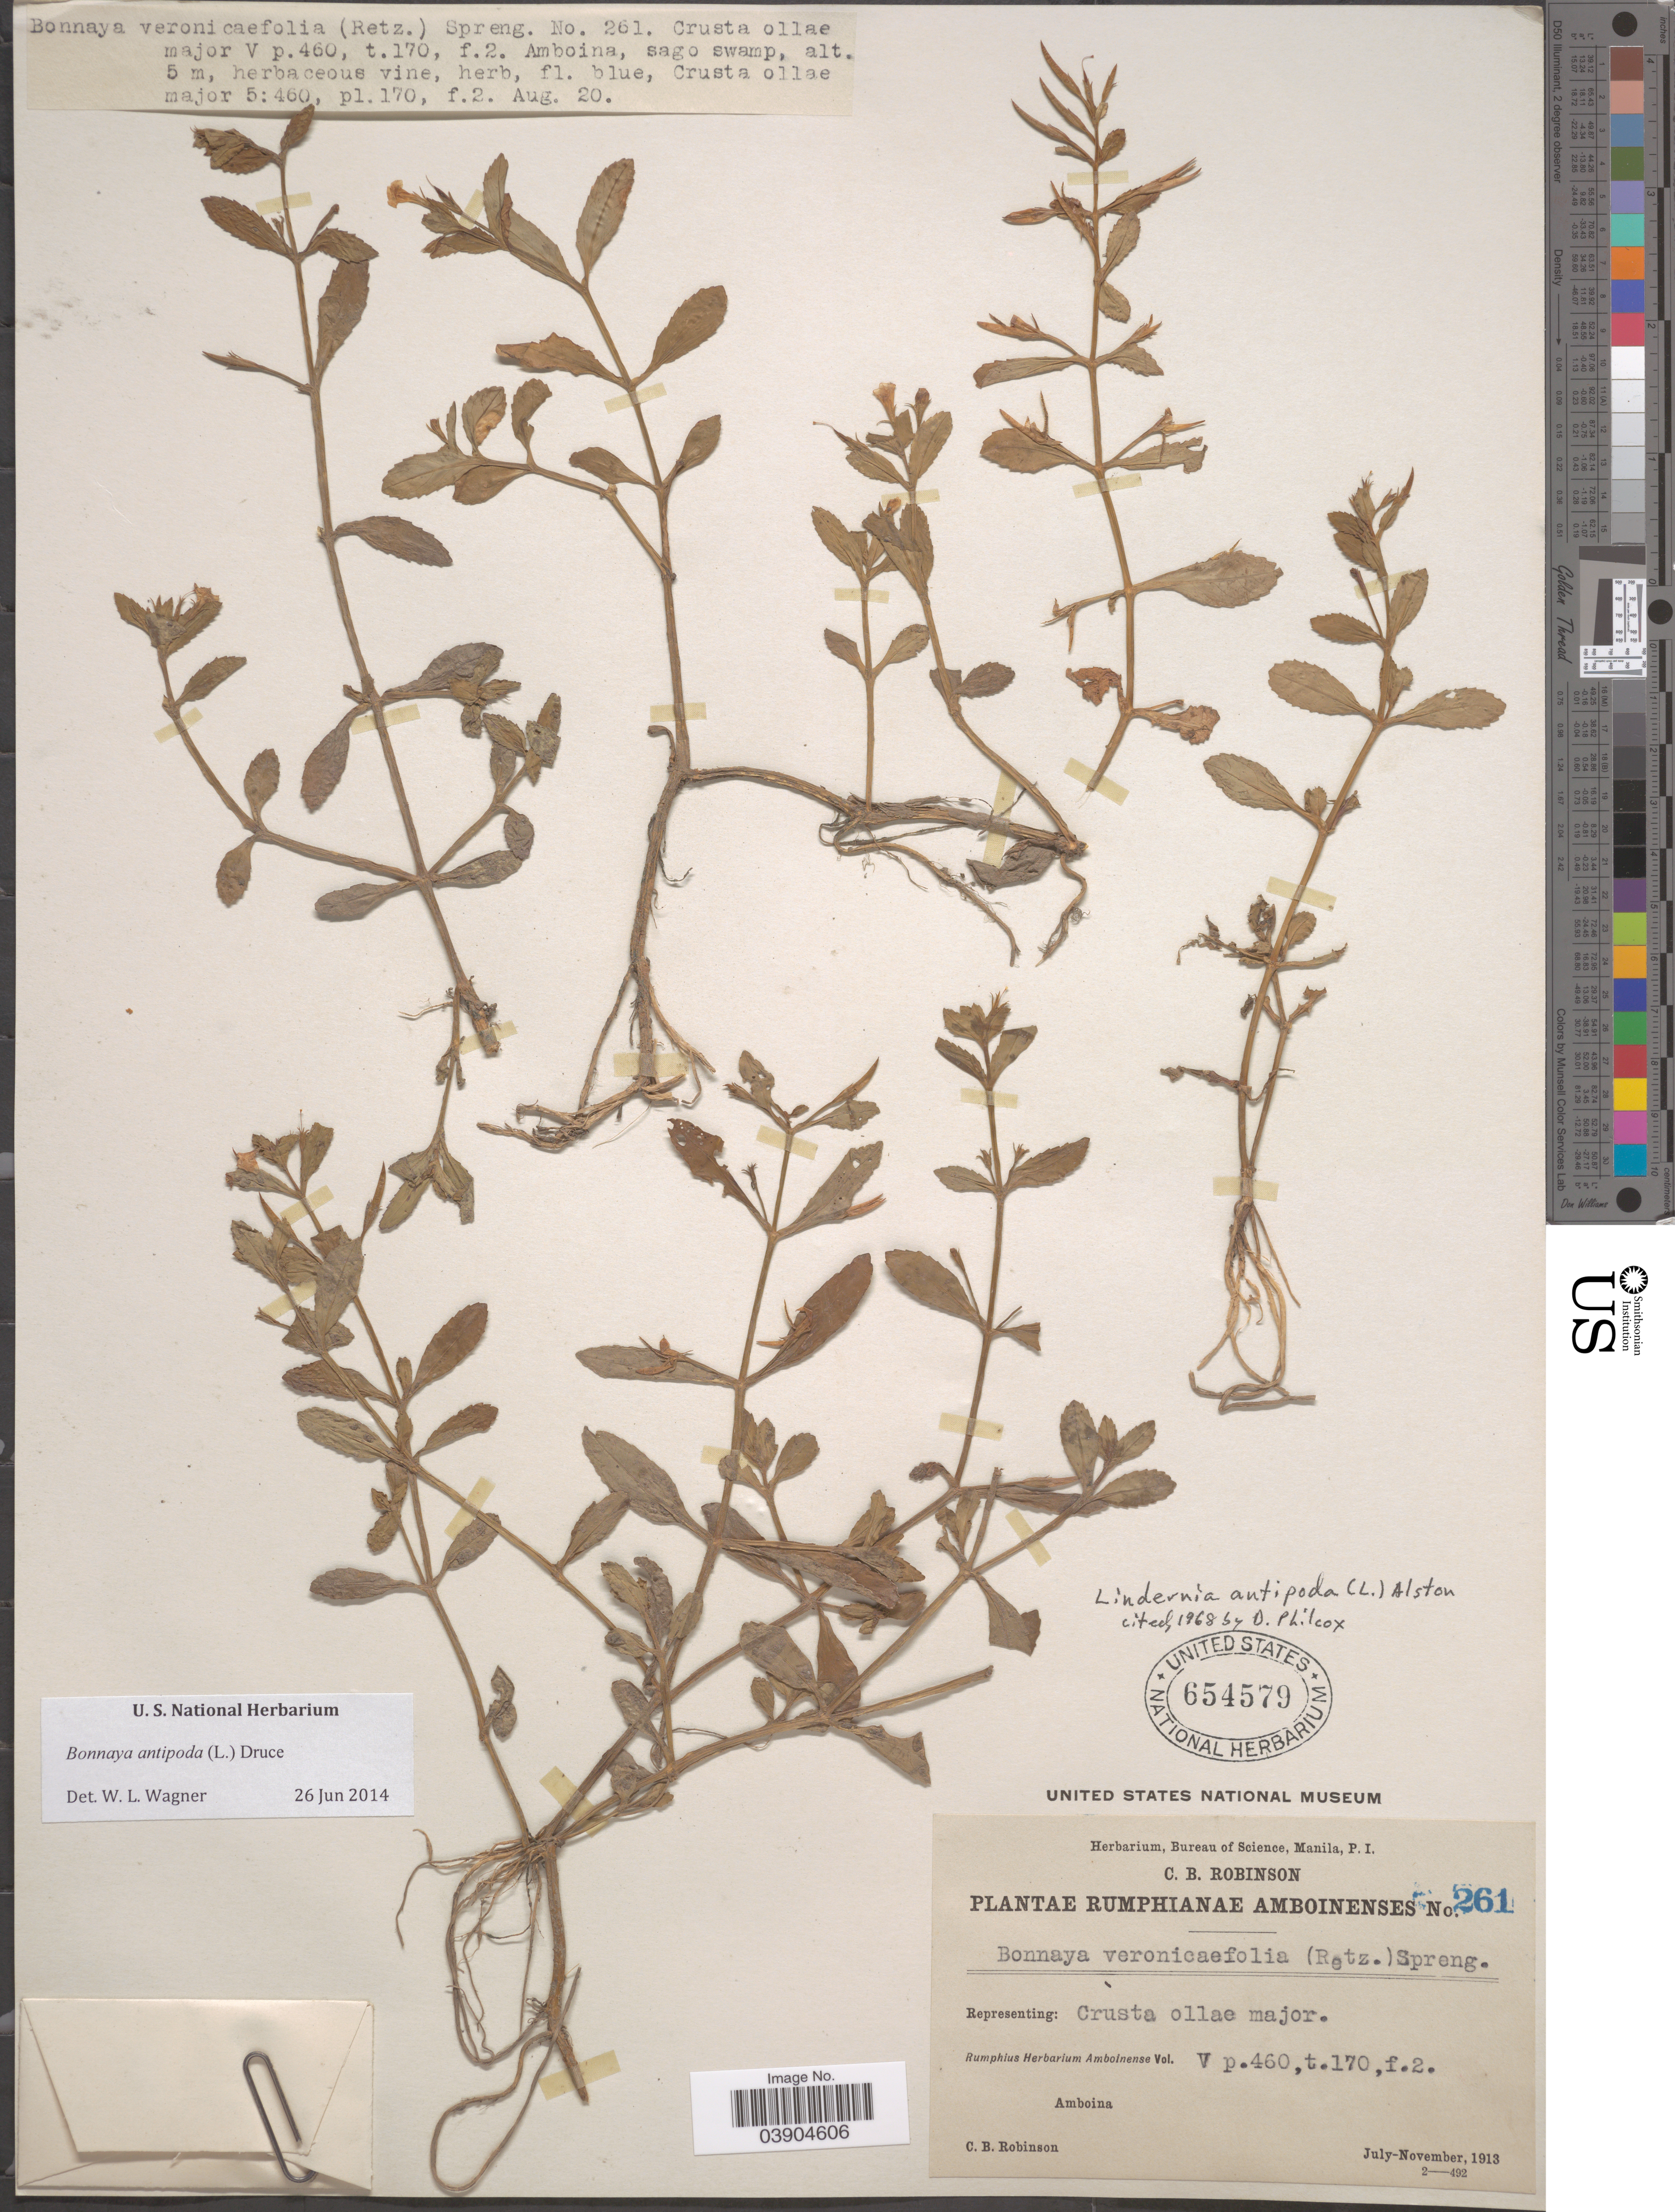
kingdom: Plantae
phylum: Tracheophyta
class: Magnoliopsida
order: Lamiales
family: Linderniaceae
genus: Lindernia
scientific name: Lindernia antipoda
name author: (L.) Alston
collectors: C. Robinson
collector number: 261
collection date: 1913-08-20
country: Indonesia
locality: Amboina.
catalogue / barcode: US 654579